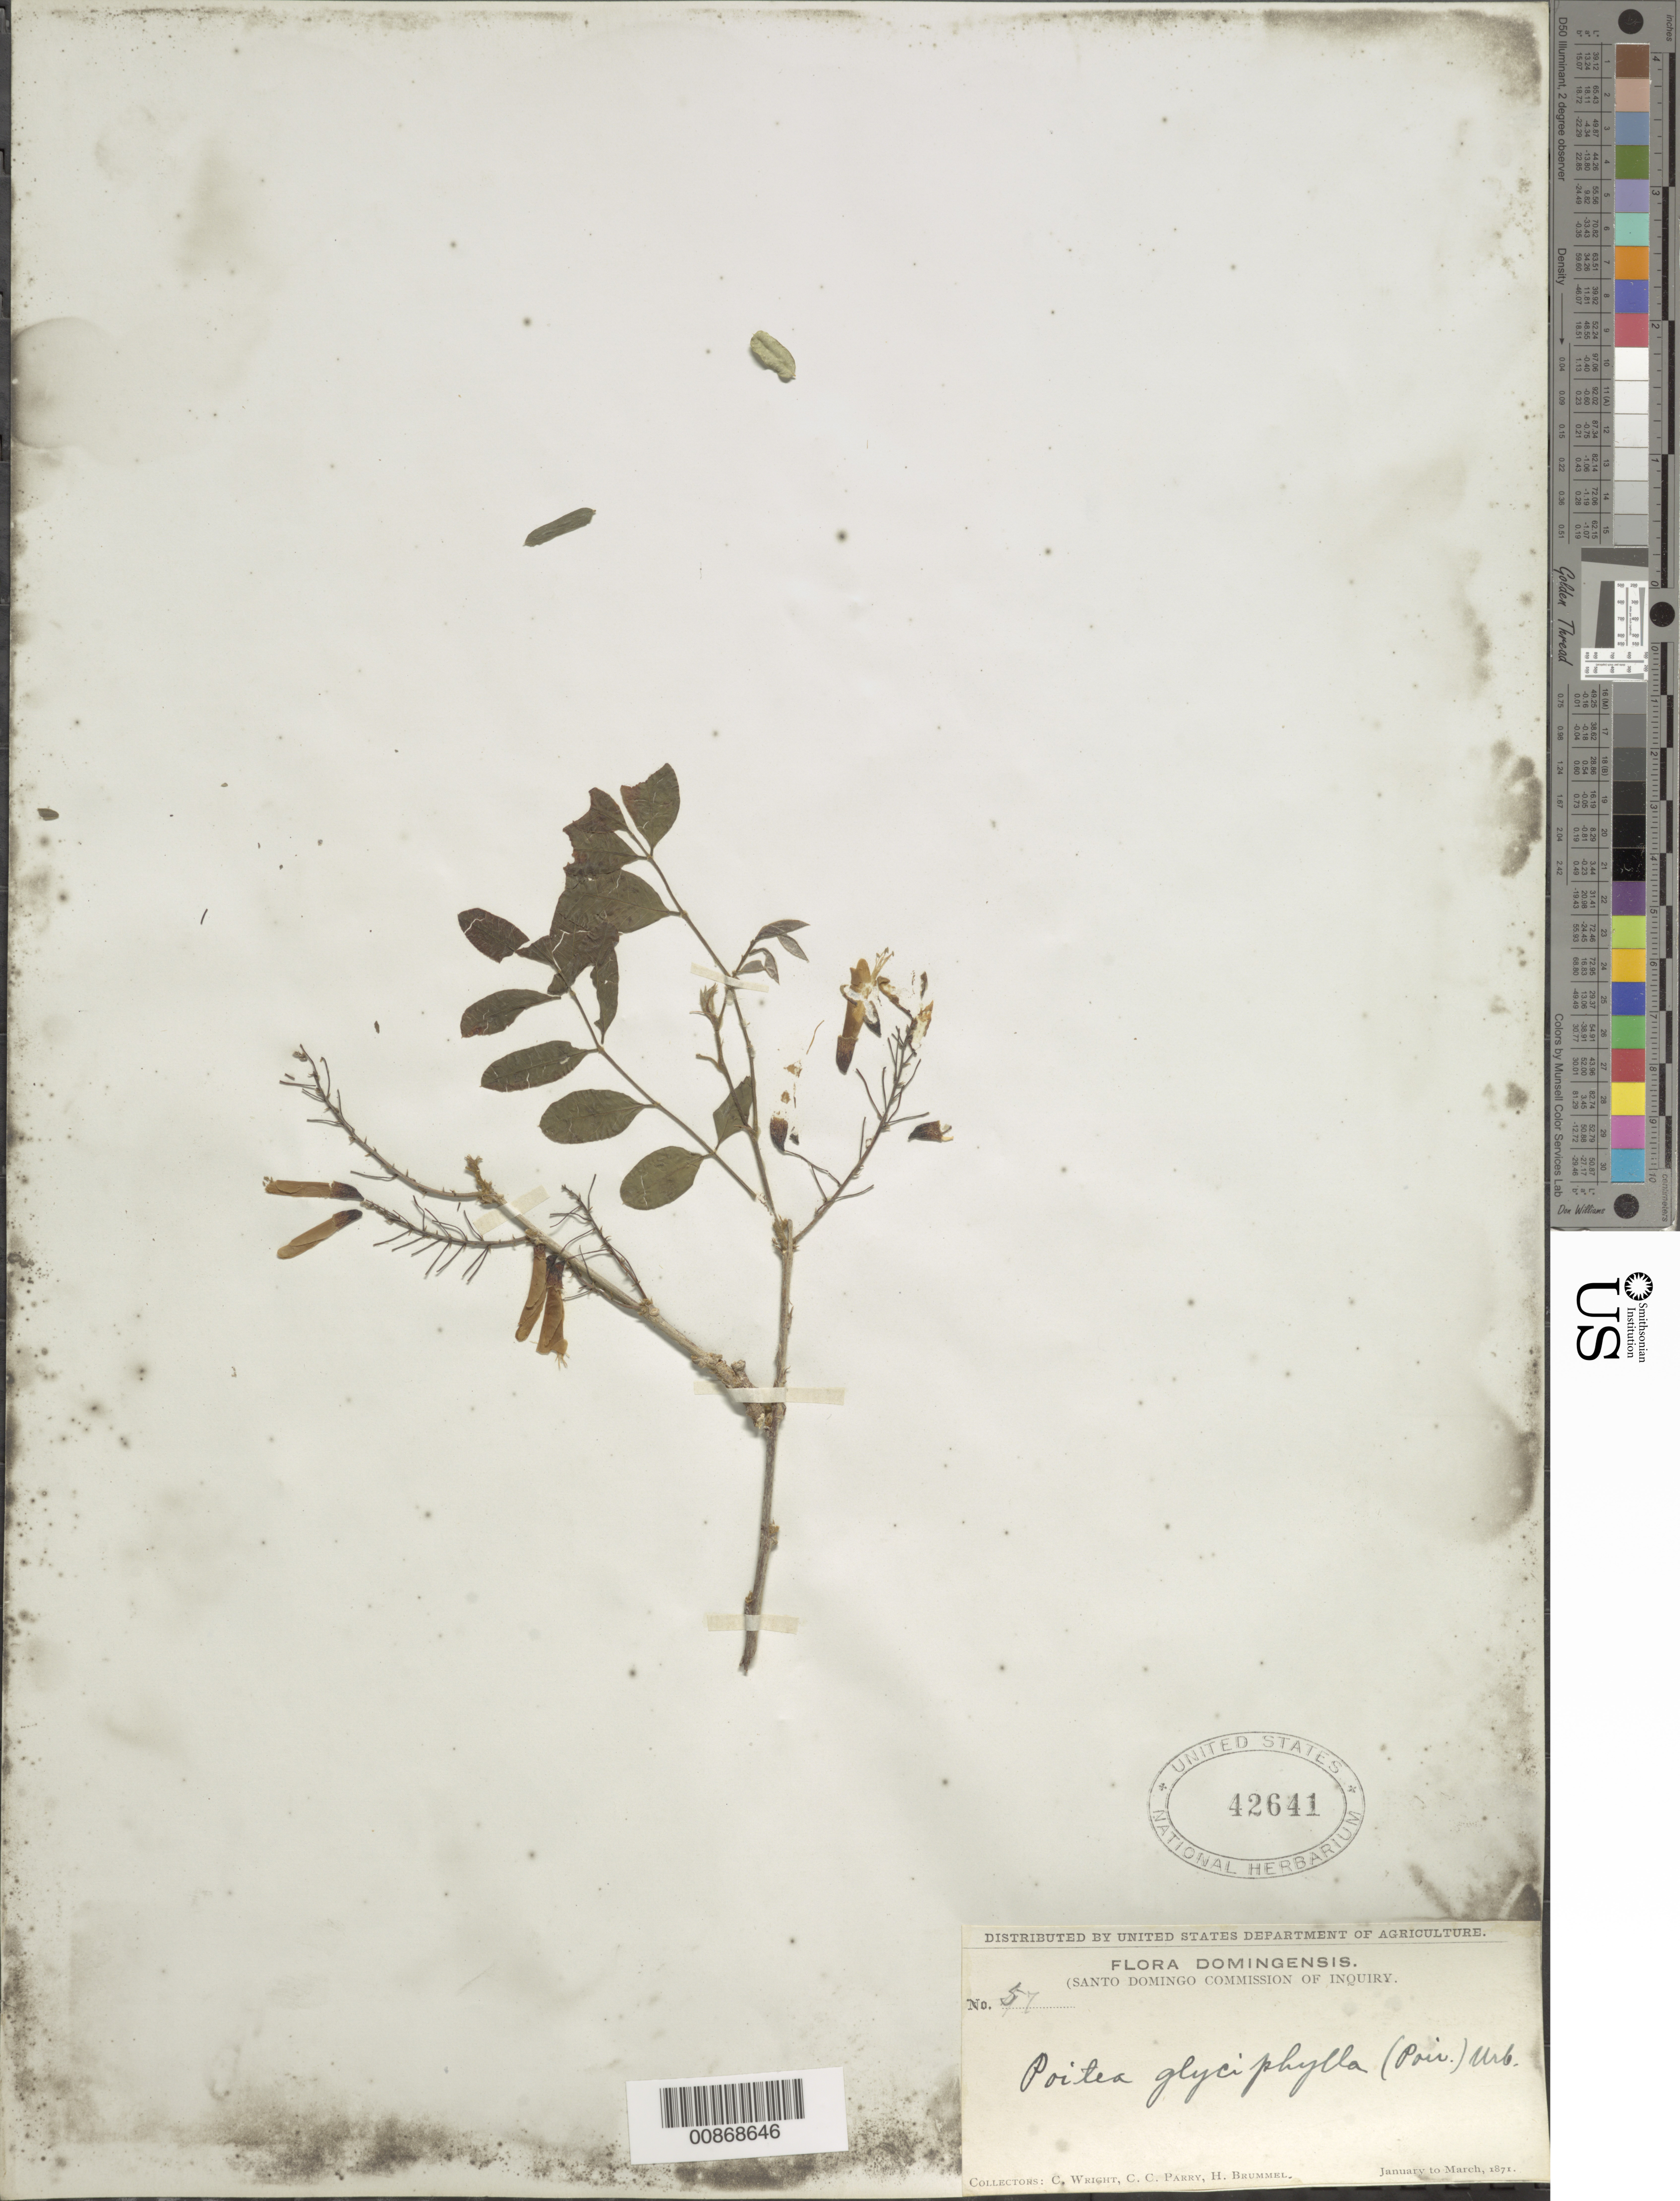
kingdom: Plantae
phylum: Tracheophyta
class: Magnoliopsida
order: Fabales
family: Fabaceae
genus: Poitea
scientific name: Poitea glyciphylla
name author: (Poir.) Urb.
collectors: C. Wright, C. C. Parry & H. Brummel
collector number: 57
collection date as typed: Jan 1871 to -- Mar 1871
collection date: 1871-01/1871-03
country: Dominican Republic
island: Hispaniola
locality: Dominican Republic.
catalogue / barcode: US 42641